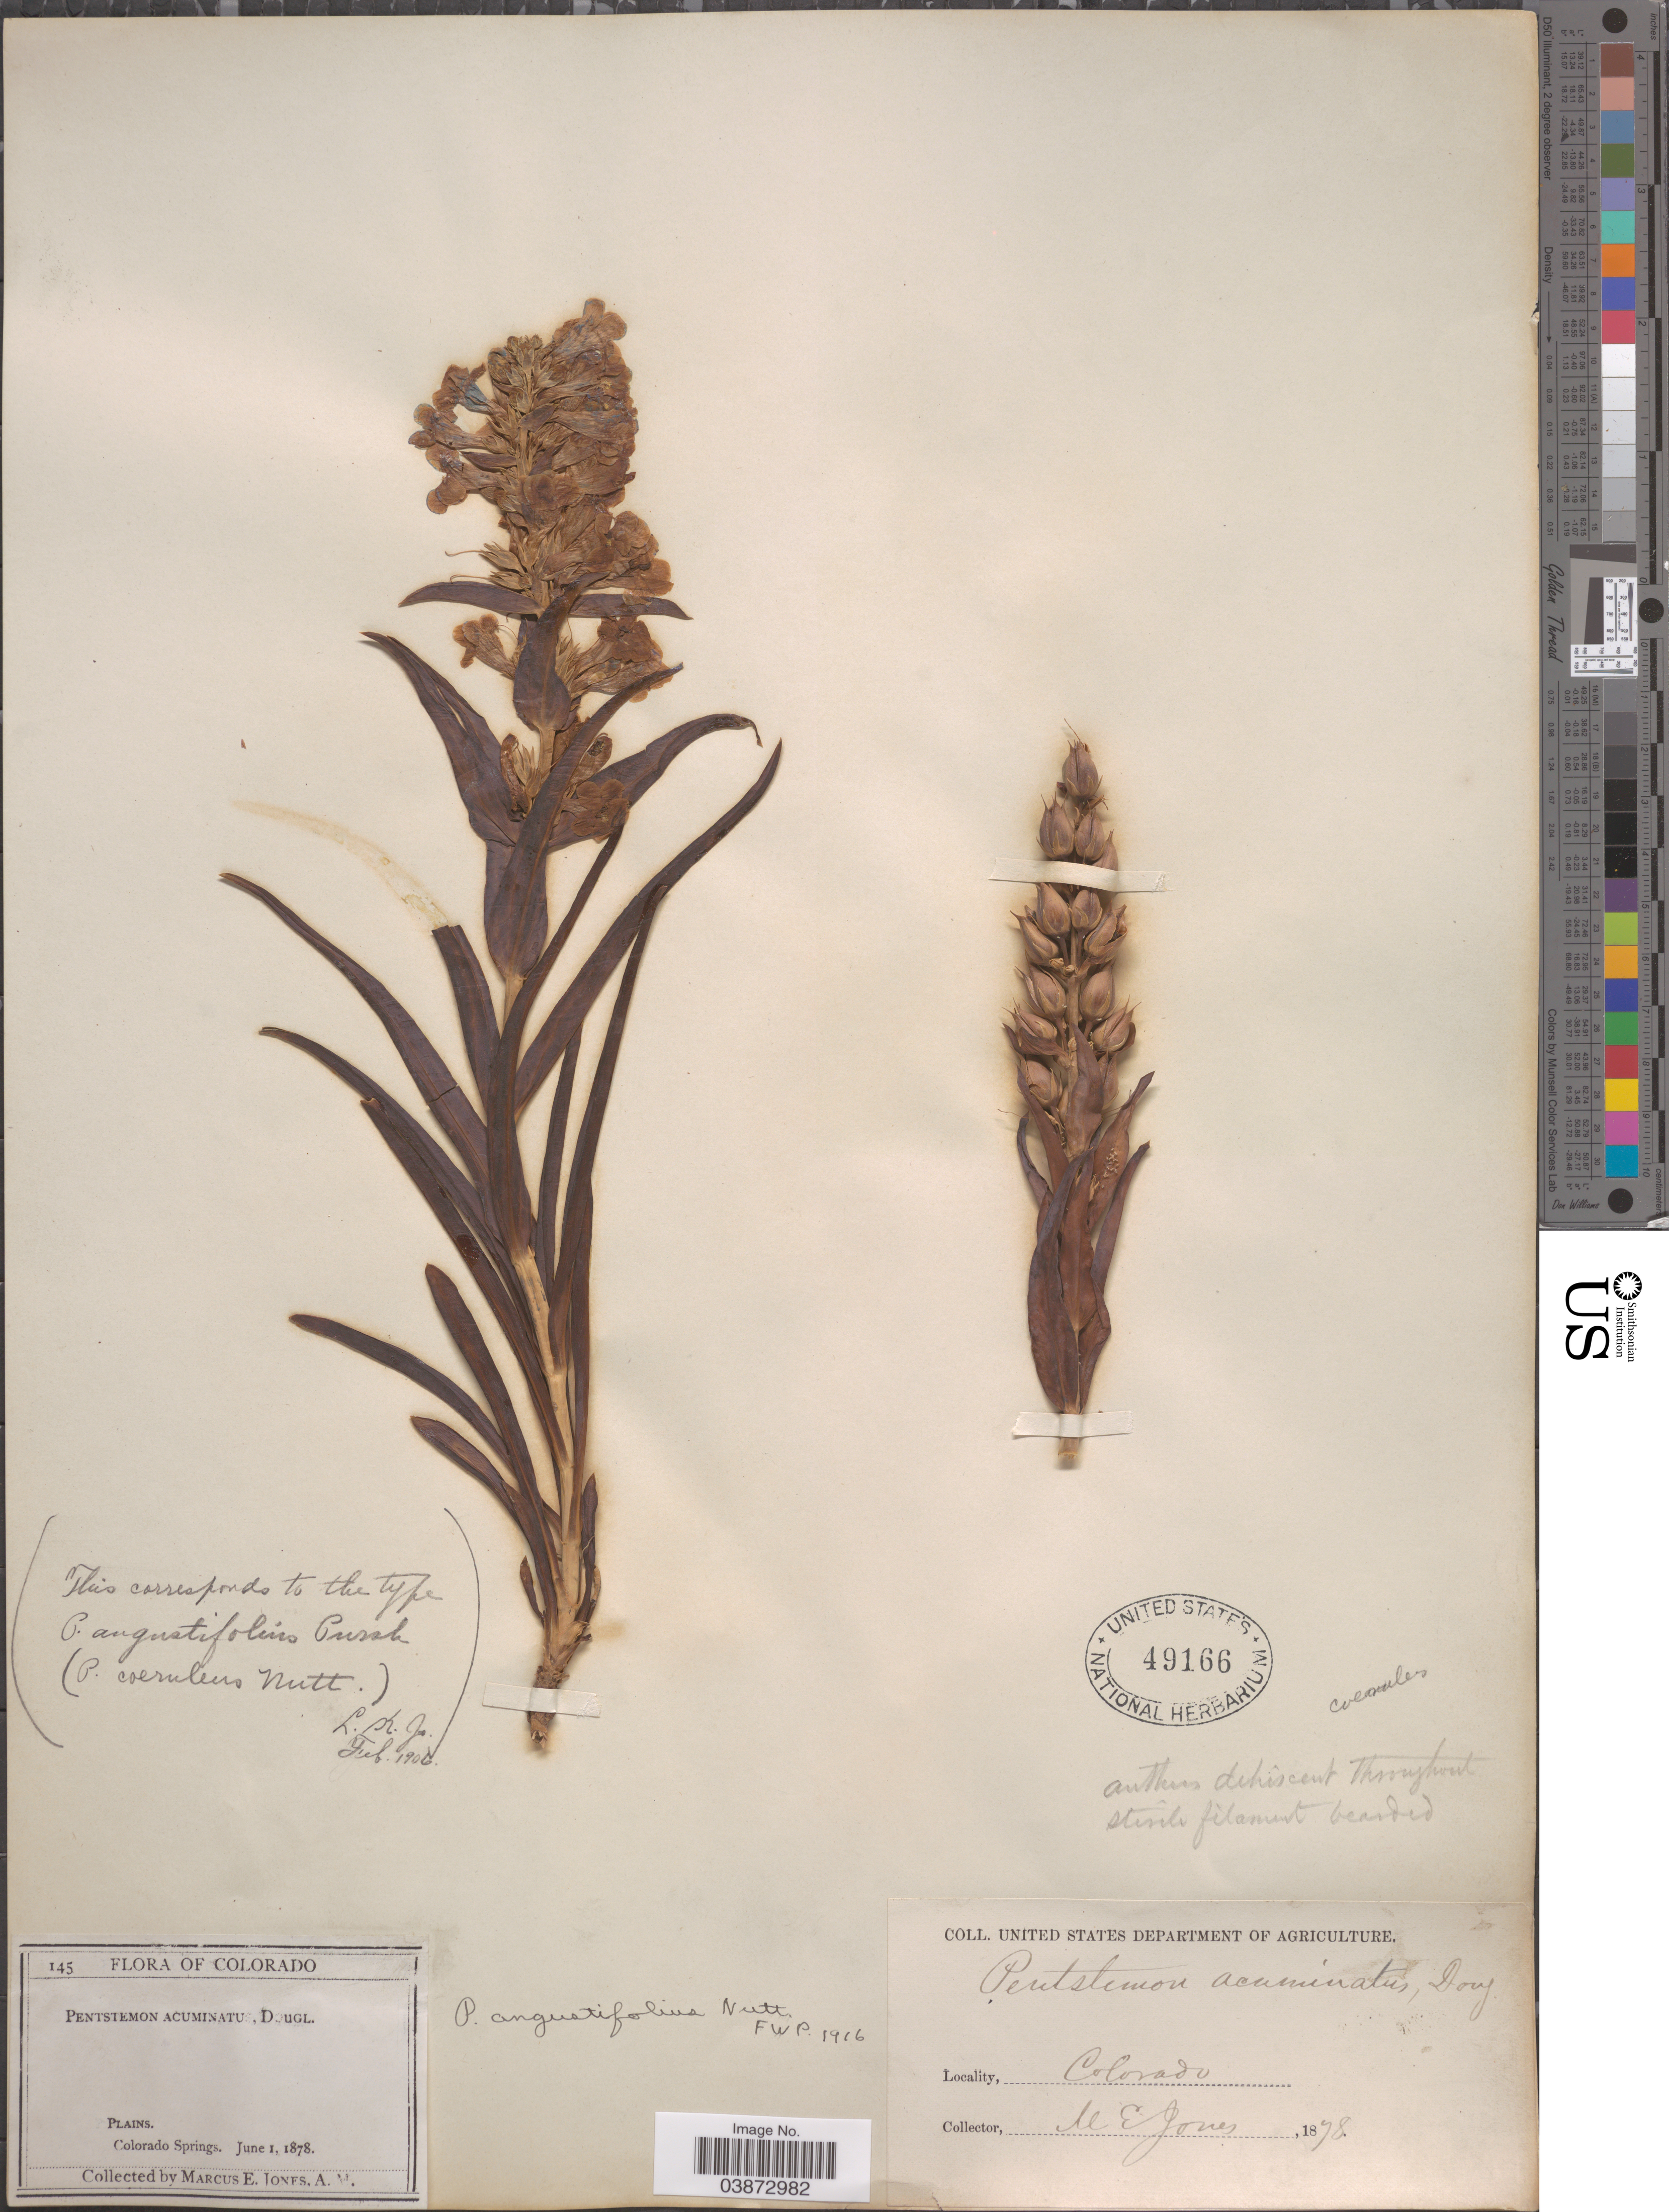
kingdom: Plantae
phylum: Tracheophyta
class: Magnoliopsida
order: Lamiales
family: Plantaginaceae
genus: Penstemon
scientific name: Penstemon angustifolius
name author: Nutt. ex Pursh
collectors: M. E. Jones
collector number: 145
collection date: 1878-06-01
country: United States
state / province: Colorado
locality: Colorado Springs.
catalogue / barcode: US 49166